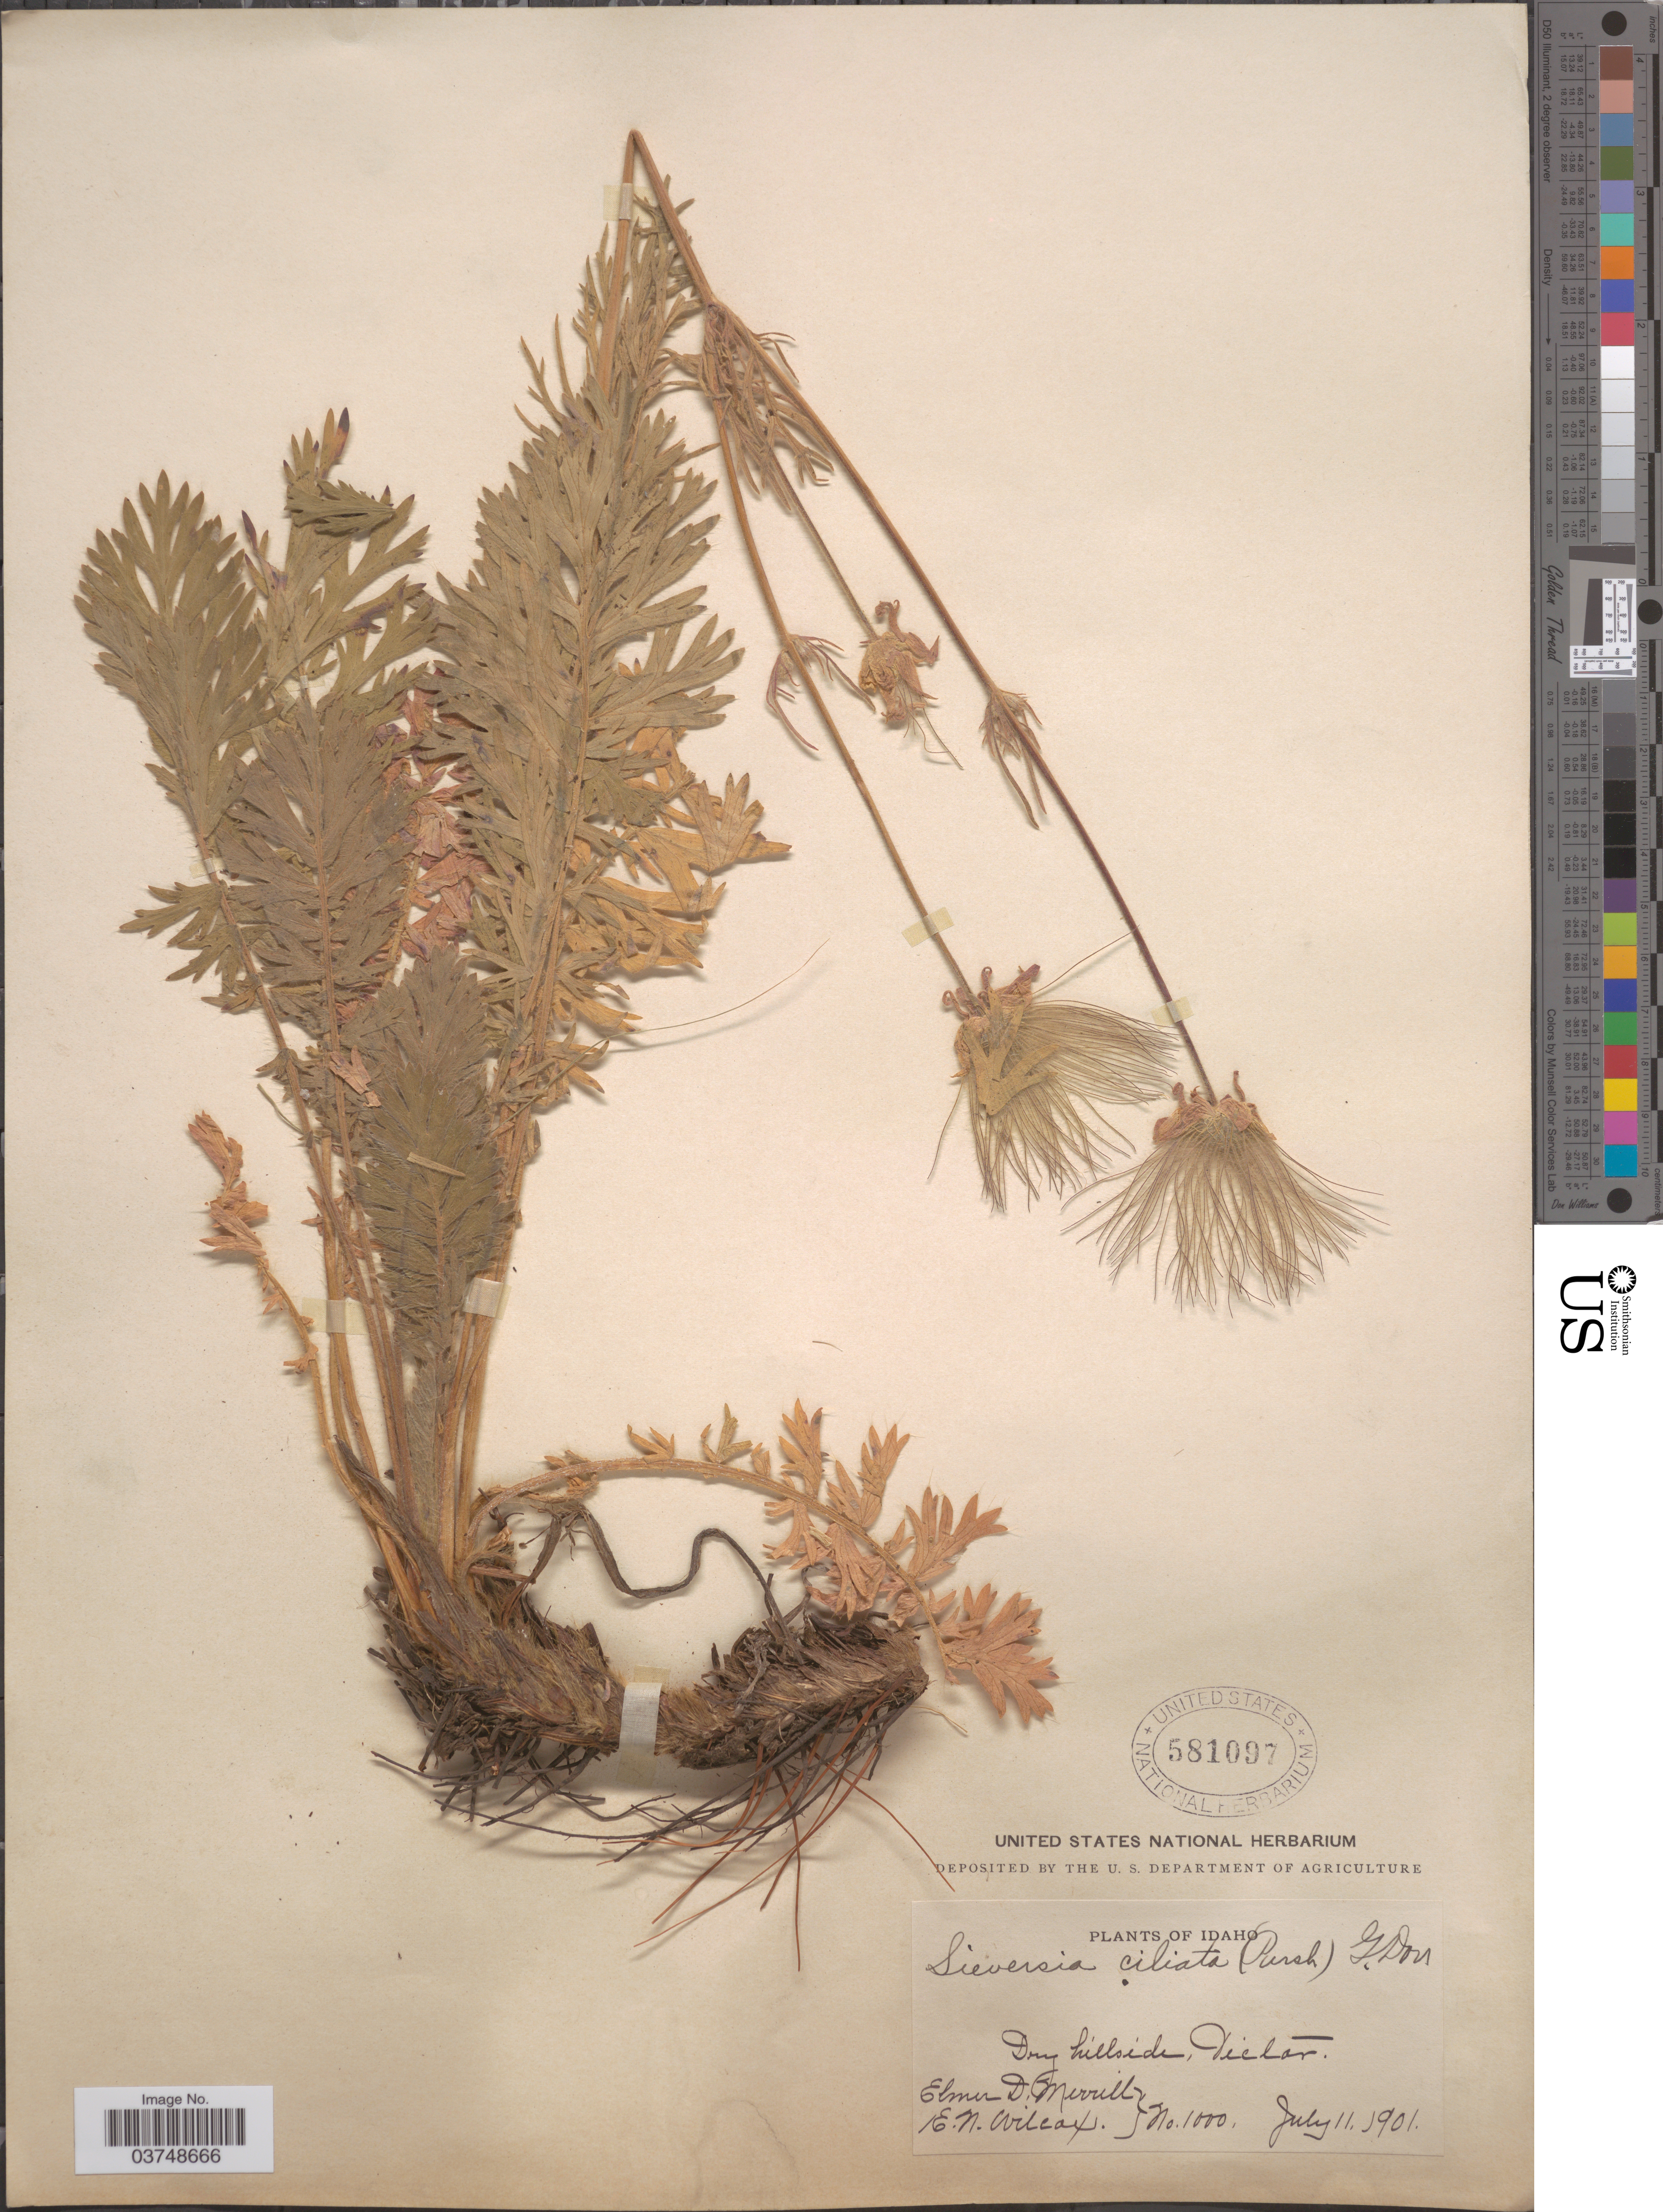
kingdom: Plantae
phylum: Tracheophyta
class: Magnoliopsida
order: Rosales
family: Rosaceae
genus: Geum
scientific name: Geum triflorum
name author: Pursh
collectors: E. D. Merrill & E. Wilcox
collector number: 1000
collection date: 1901-07-11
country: United States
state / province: Idaho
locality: Victor.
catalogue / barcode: US 581097